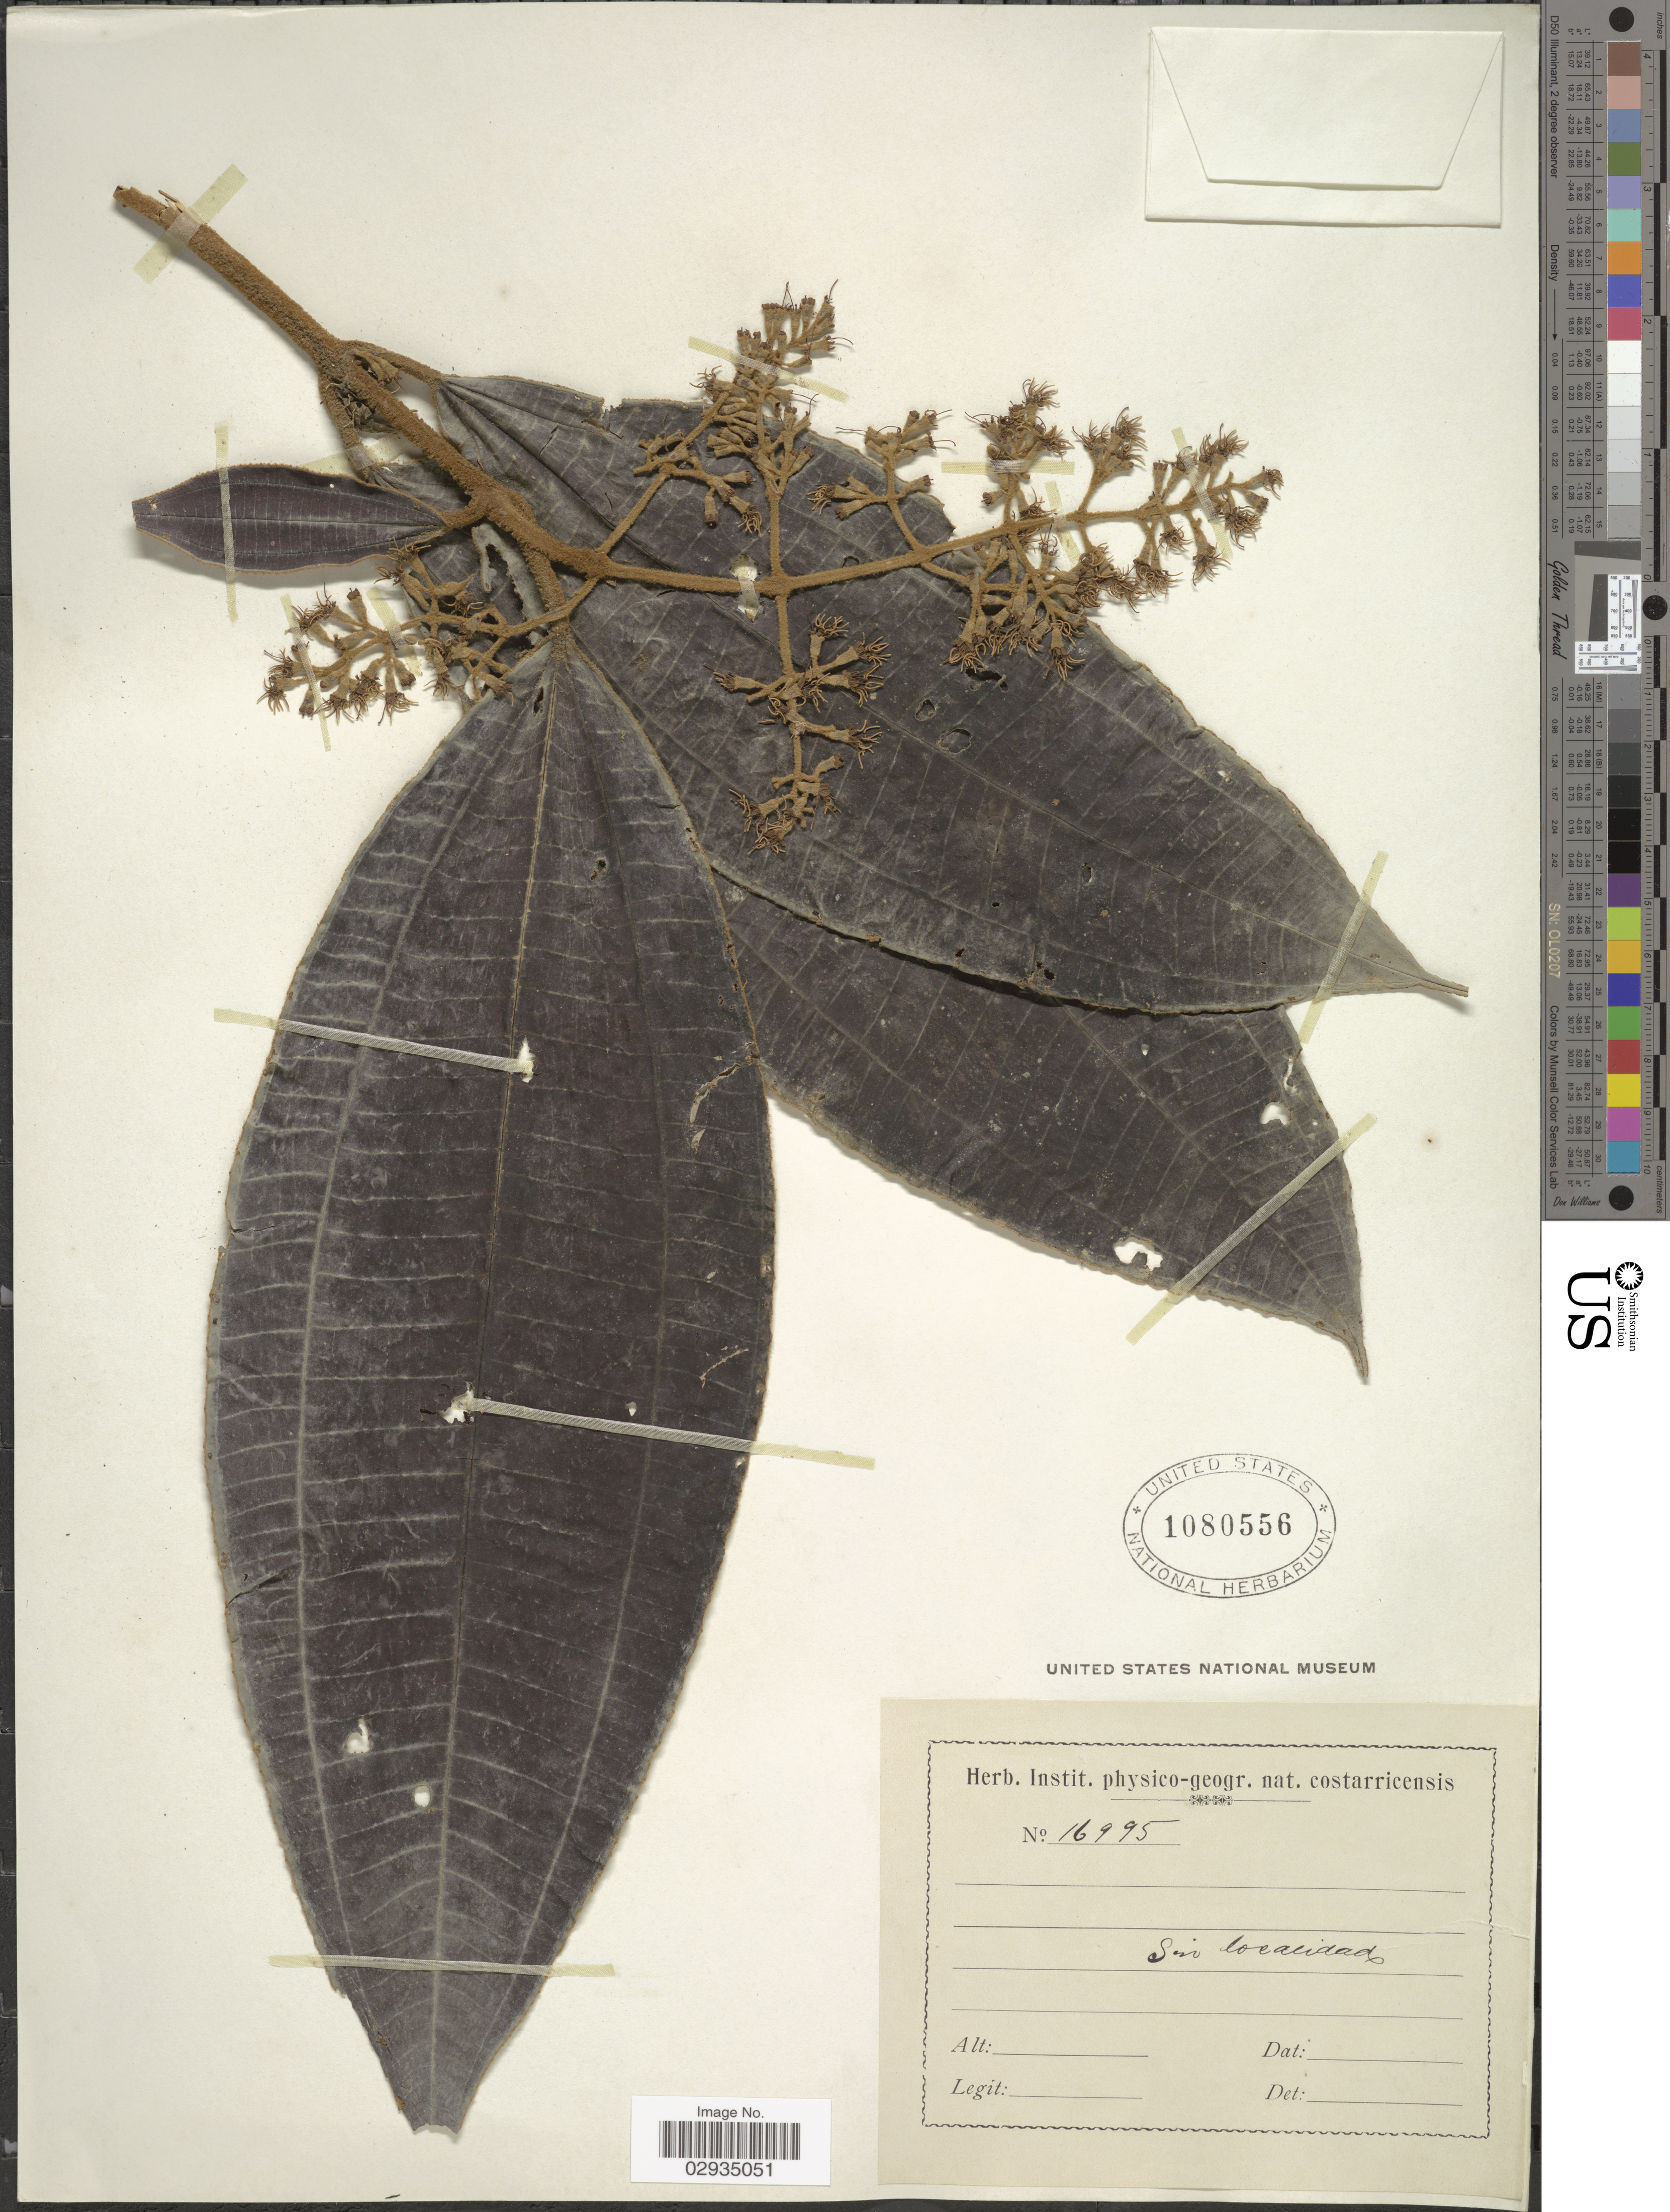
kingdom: Plantae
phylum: Tracheophyta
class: Magnoliopsida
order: Myrtales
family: Melastomataceae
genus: Miconia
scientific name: Miconia matthaei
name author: Naudin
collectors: ex herb. Instit. physico-geogr. nat. costarricensis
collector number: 16995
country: Costa Rica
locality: Sur localidad. [unsure placement]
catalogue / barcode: US 1080556